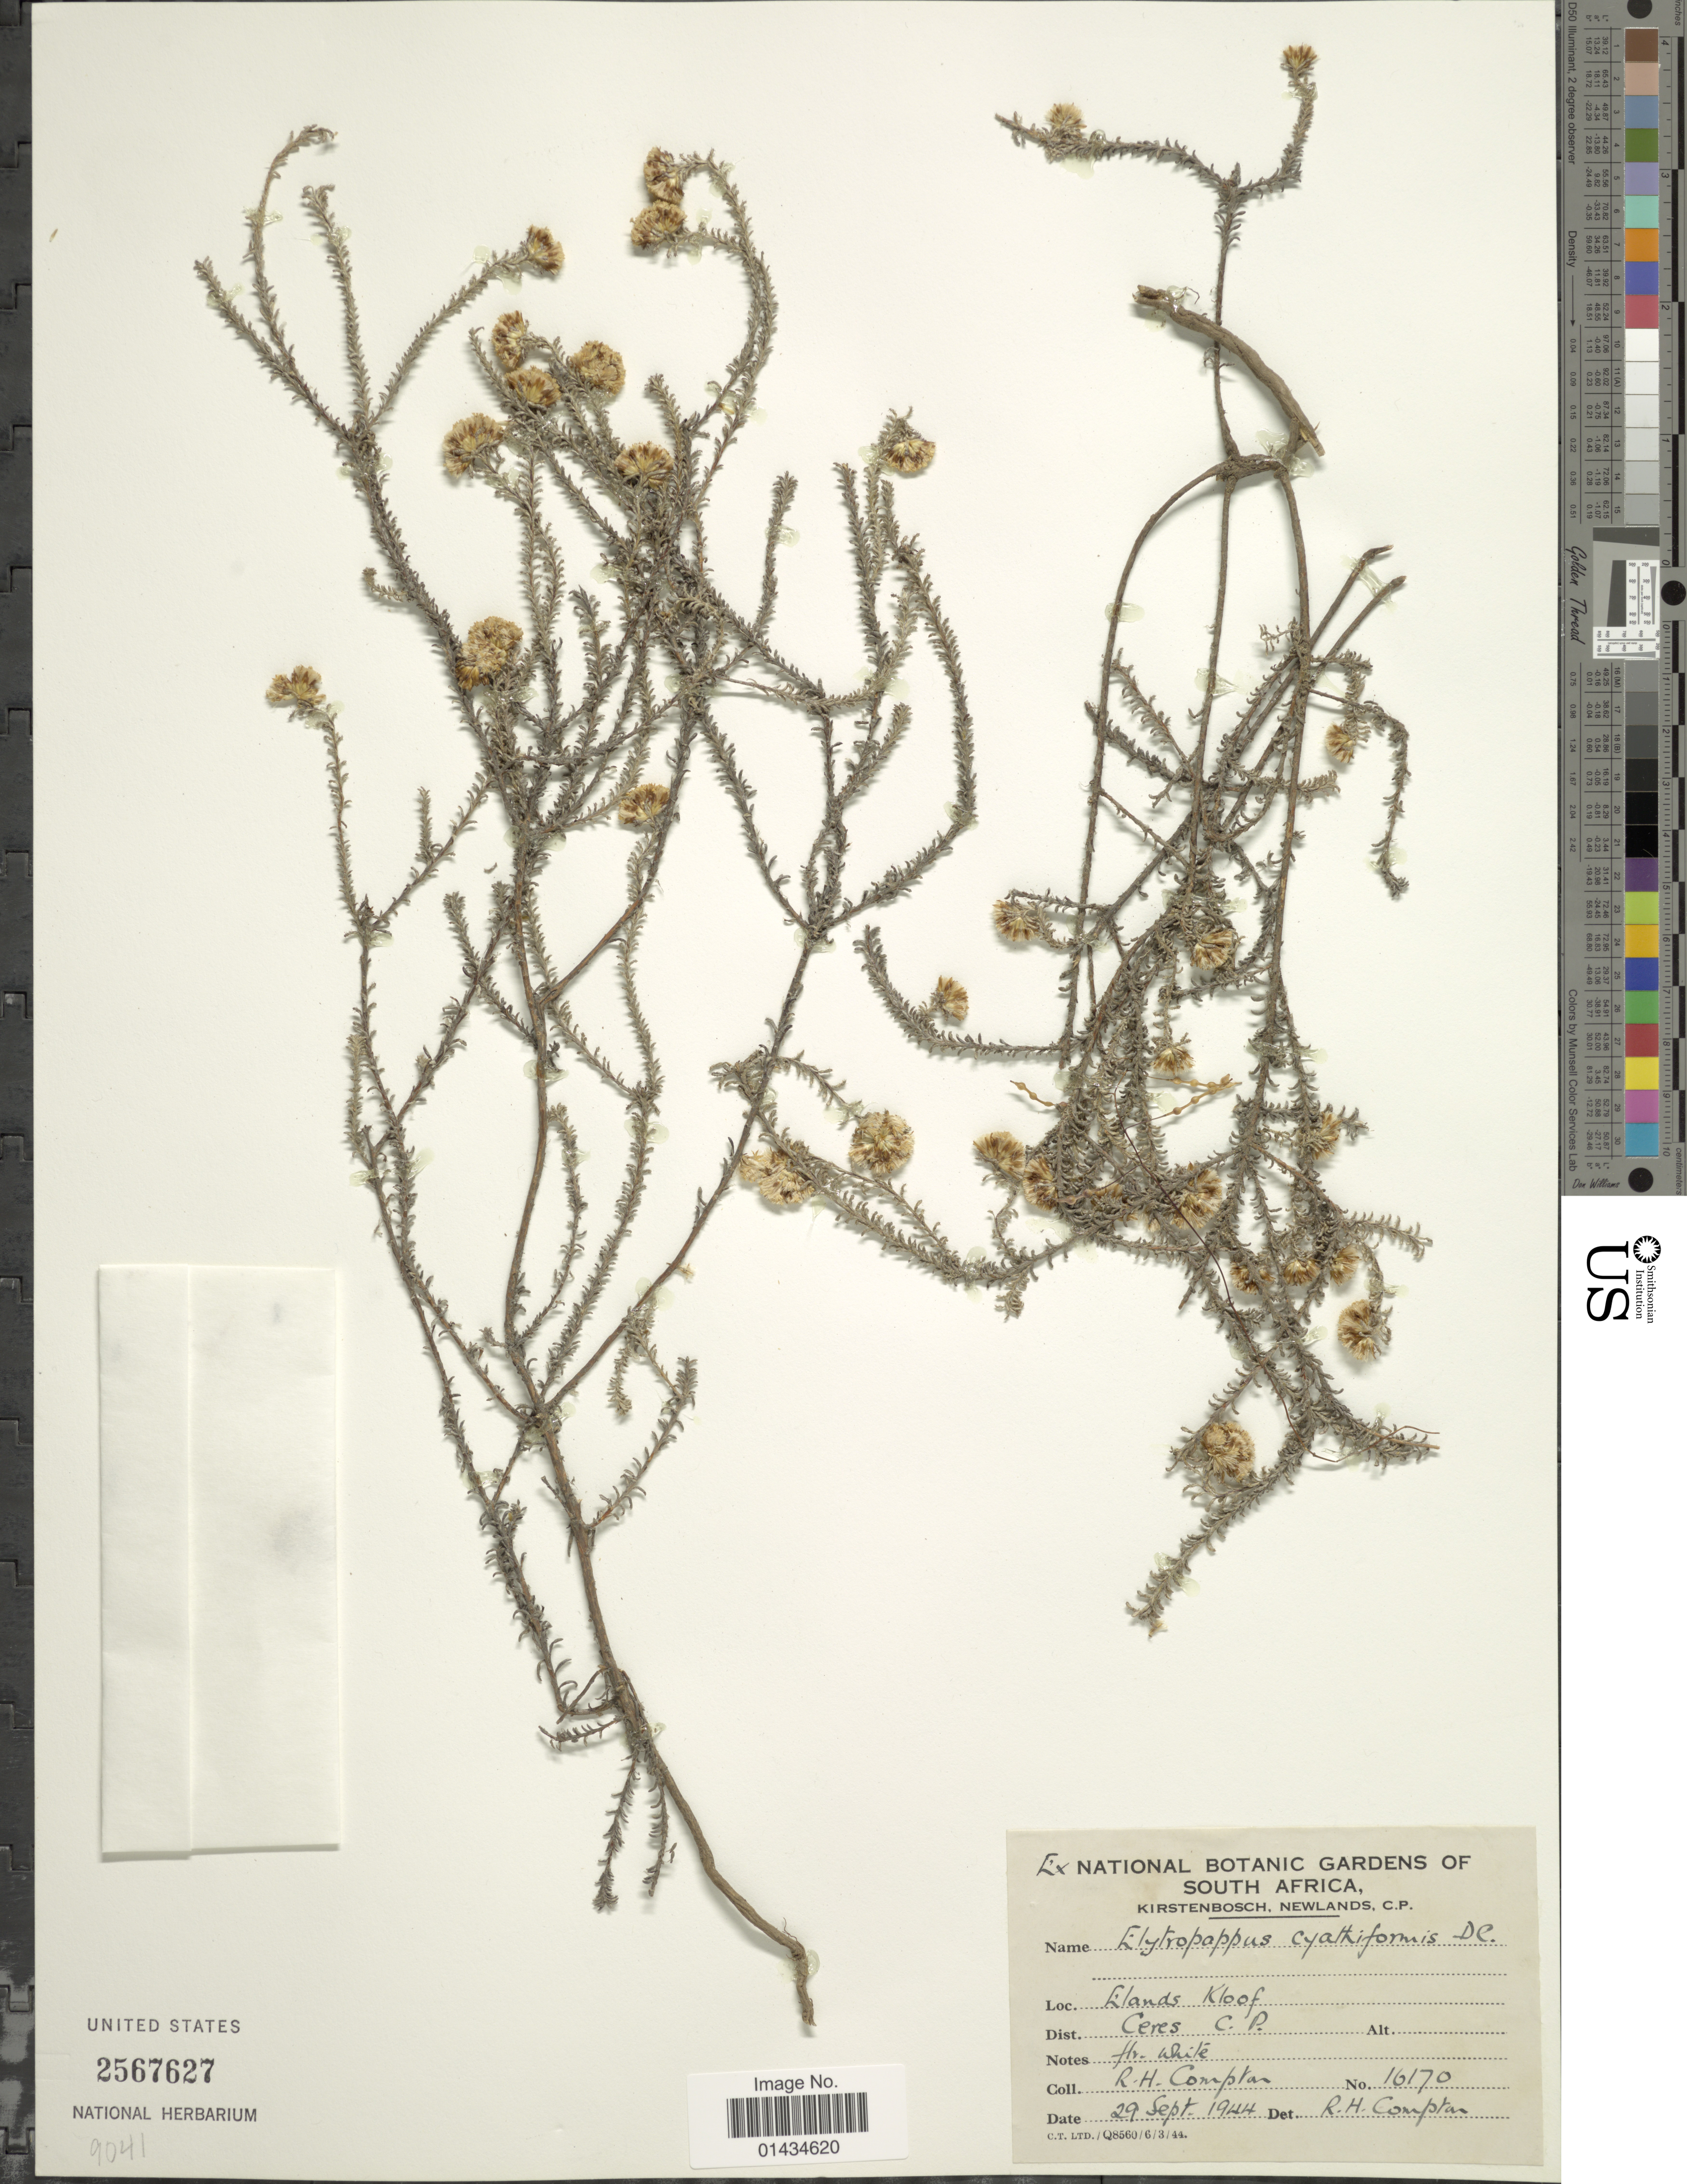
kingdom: Plantae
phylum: Tracheophyta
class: Magnoliopsida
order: Asterales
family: Asteraceae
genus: Elytropappus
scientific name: Elytropappus cyathiformis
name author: DC.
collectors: R. H. Compton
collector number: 16170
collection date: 1944-09-29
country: South Africa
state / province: Western Cape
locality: Elands Kloof, Ceres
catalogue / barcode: US 2567627